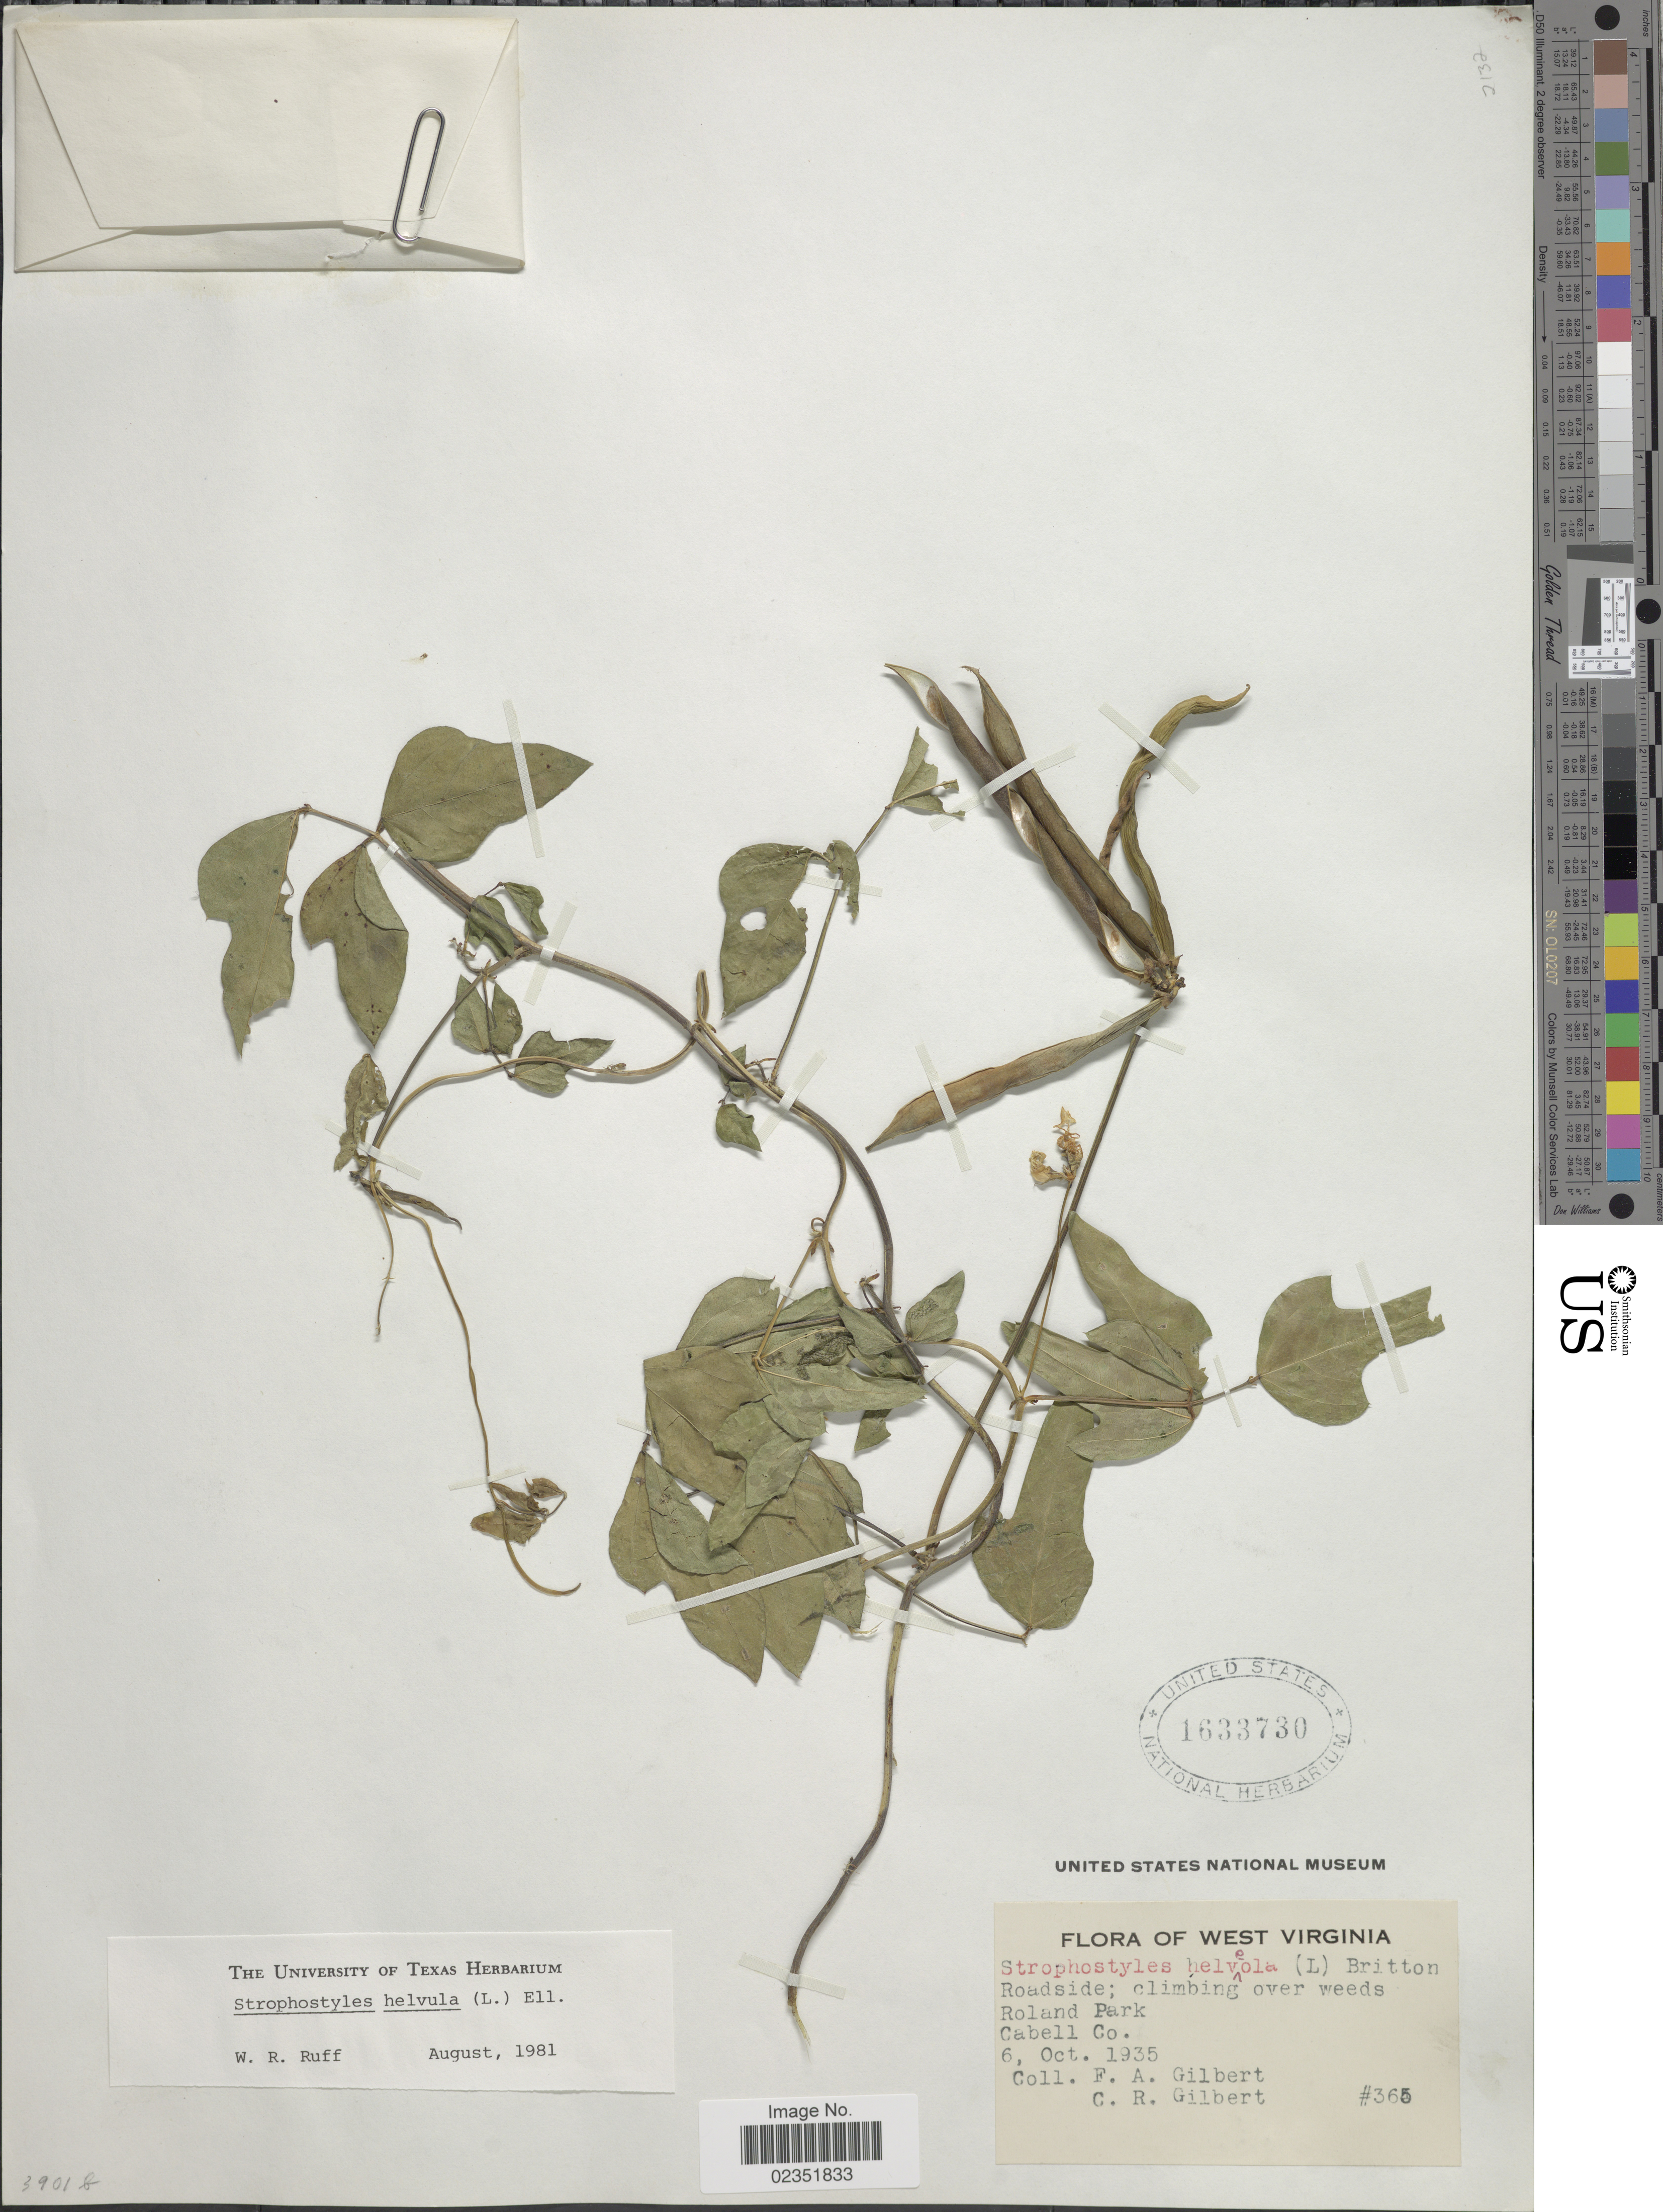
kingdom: Plantae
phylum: Tracheophyta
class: Magnoliopsida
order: Fabales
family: Fabaceae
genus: Strophostyles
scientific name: Strophostyles helvola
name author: (L.) Elliott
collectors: F. A. Gilbert & C. Gilbert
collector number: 365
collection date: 1935-10-06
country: United States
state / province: West Virginia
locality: Roadside; climbing over weeds Roland Park, Cabell Co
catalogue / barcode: US 1633730